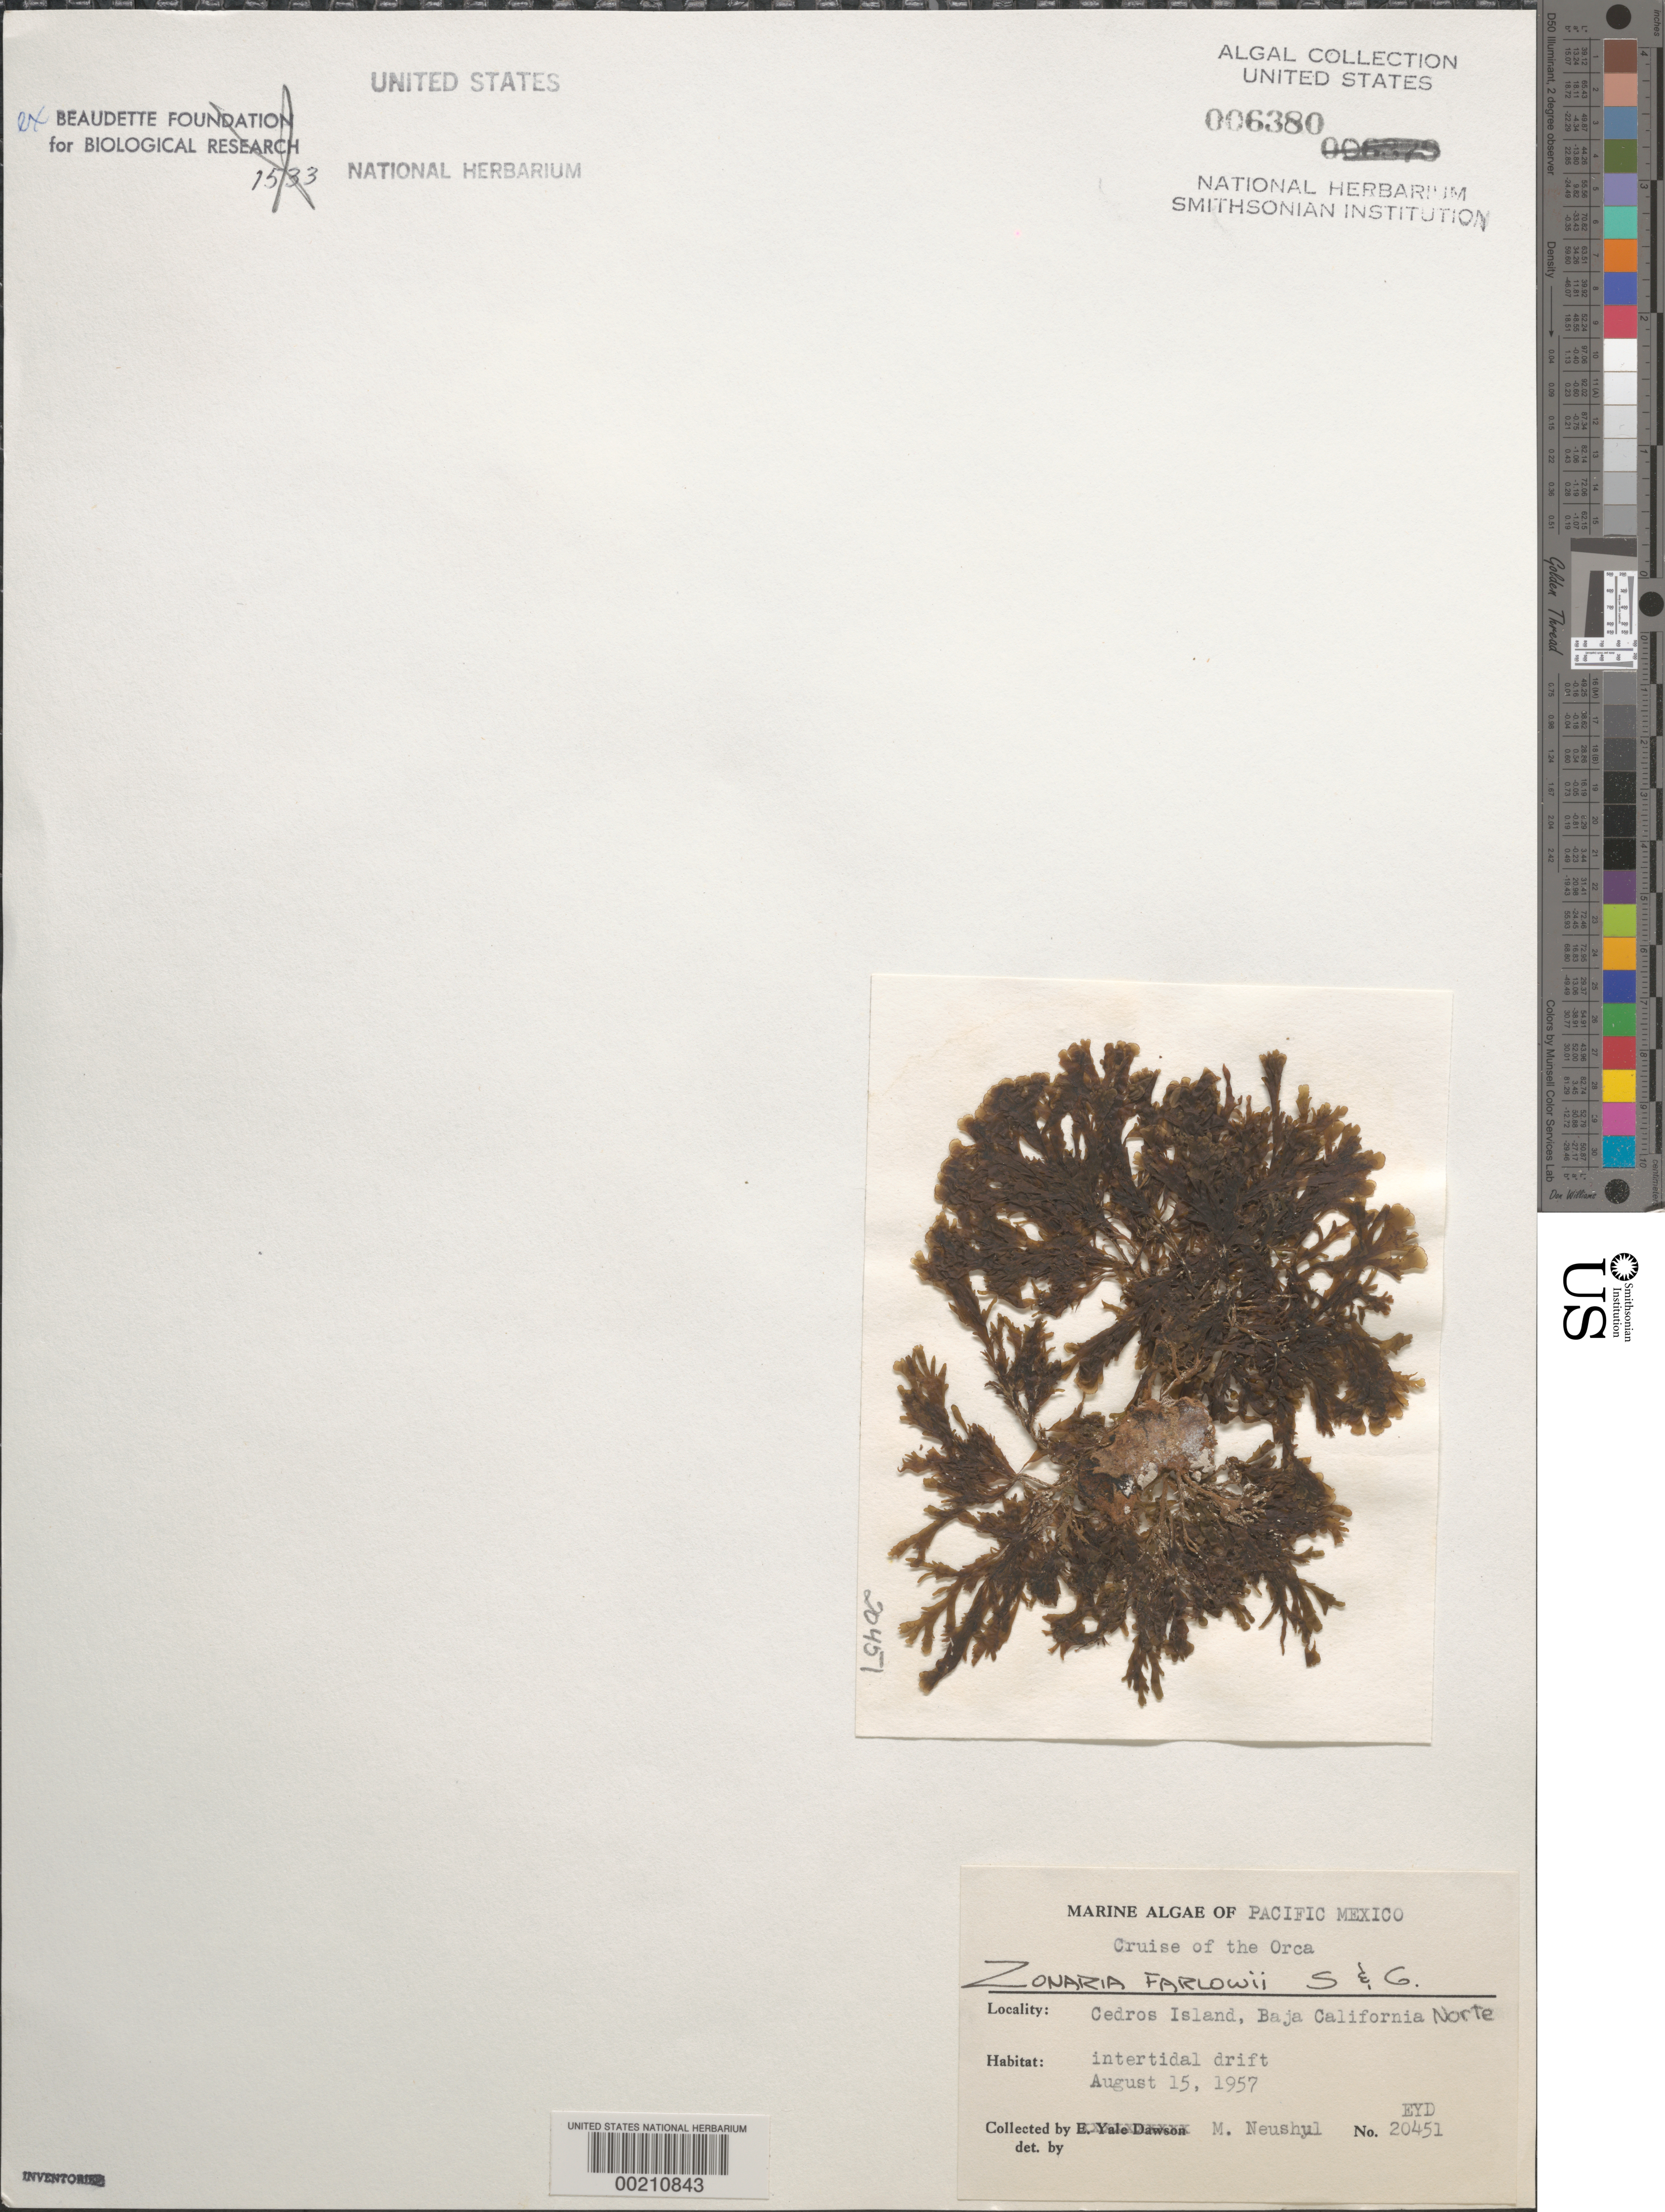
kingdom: Chromista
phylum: Ochrophyta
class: Phaeophyceae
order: Dictyotales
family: Dictyotaceae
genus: Zonaria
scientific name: Zonaria farlowii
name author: Setch. & N.L. Gardner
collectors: M. Neushul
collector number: EYD 20451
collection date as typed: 15 Aug 1957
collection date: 1957-08-15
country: Mexico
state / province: Baja California Norte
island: Isla Cedros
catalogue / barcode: US 6380